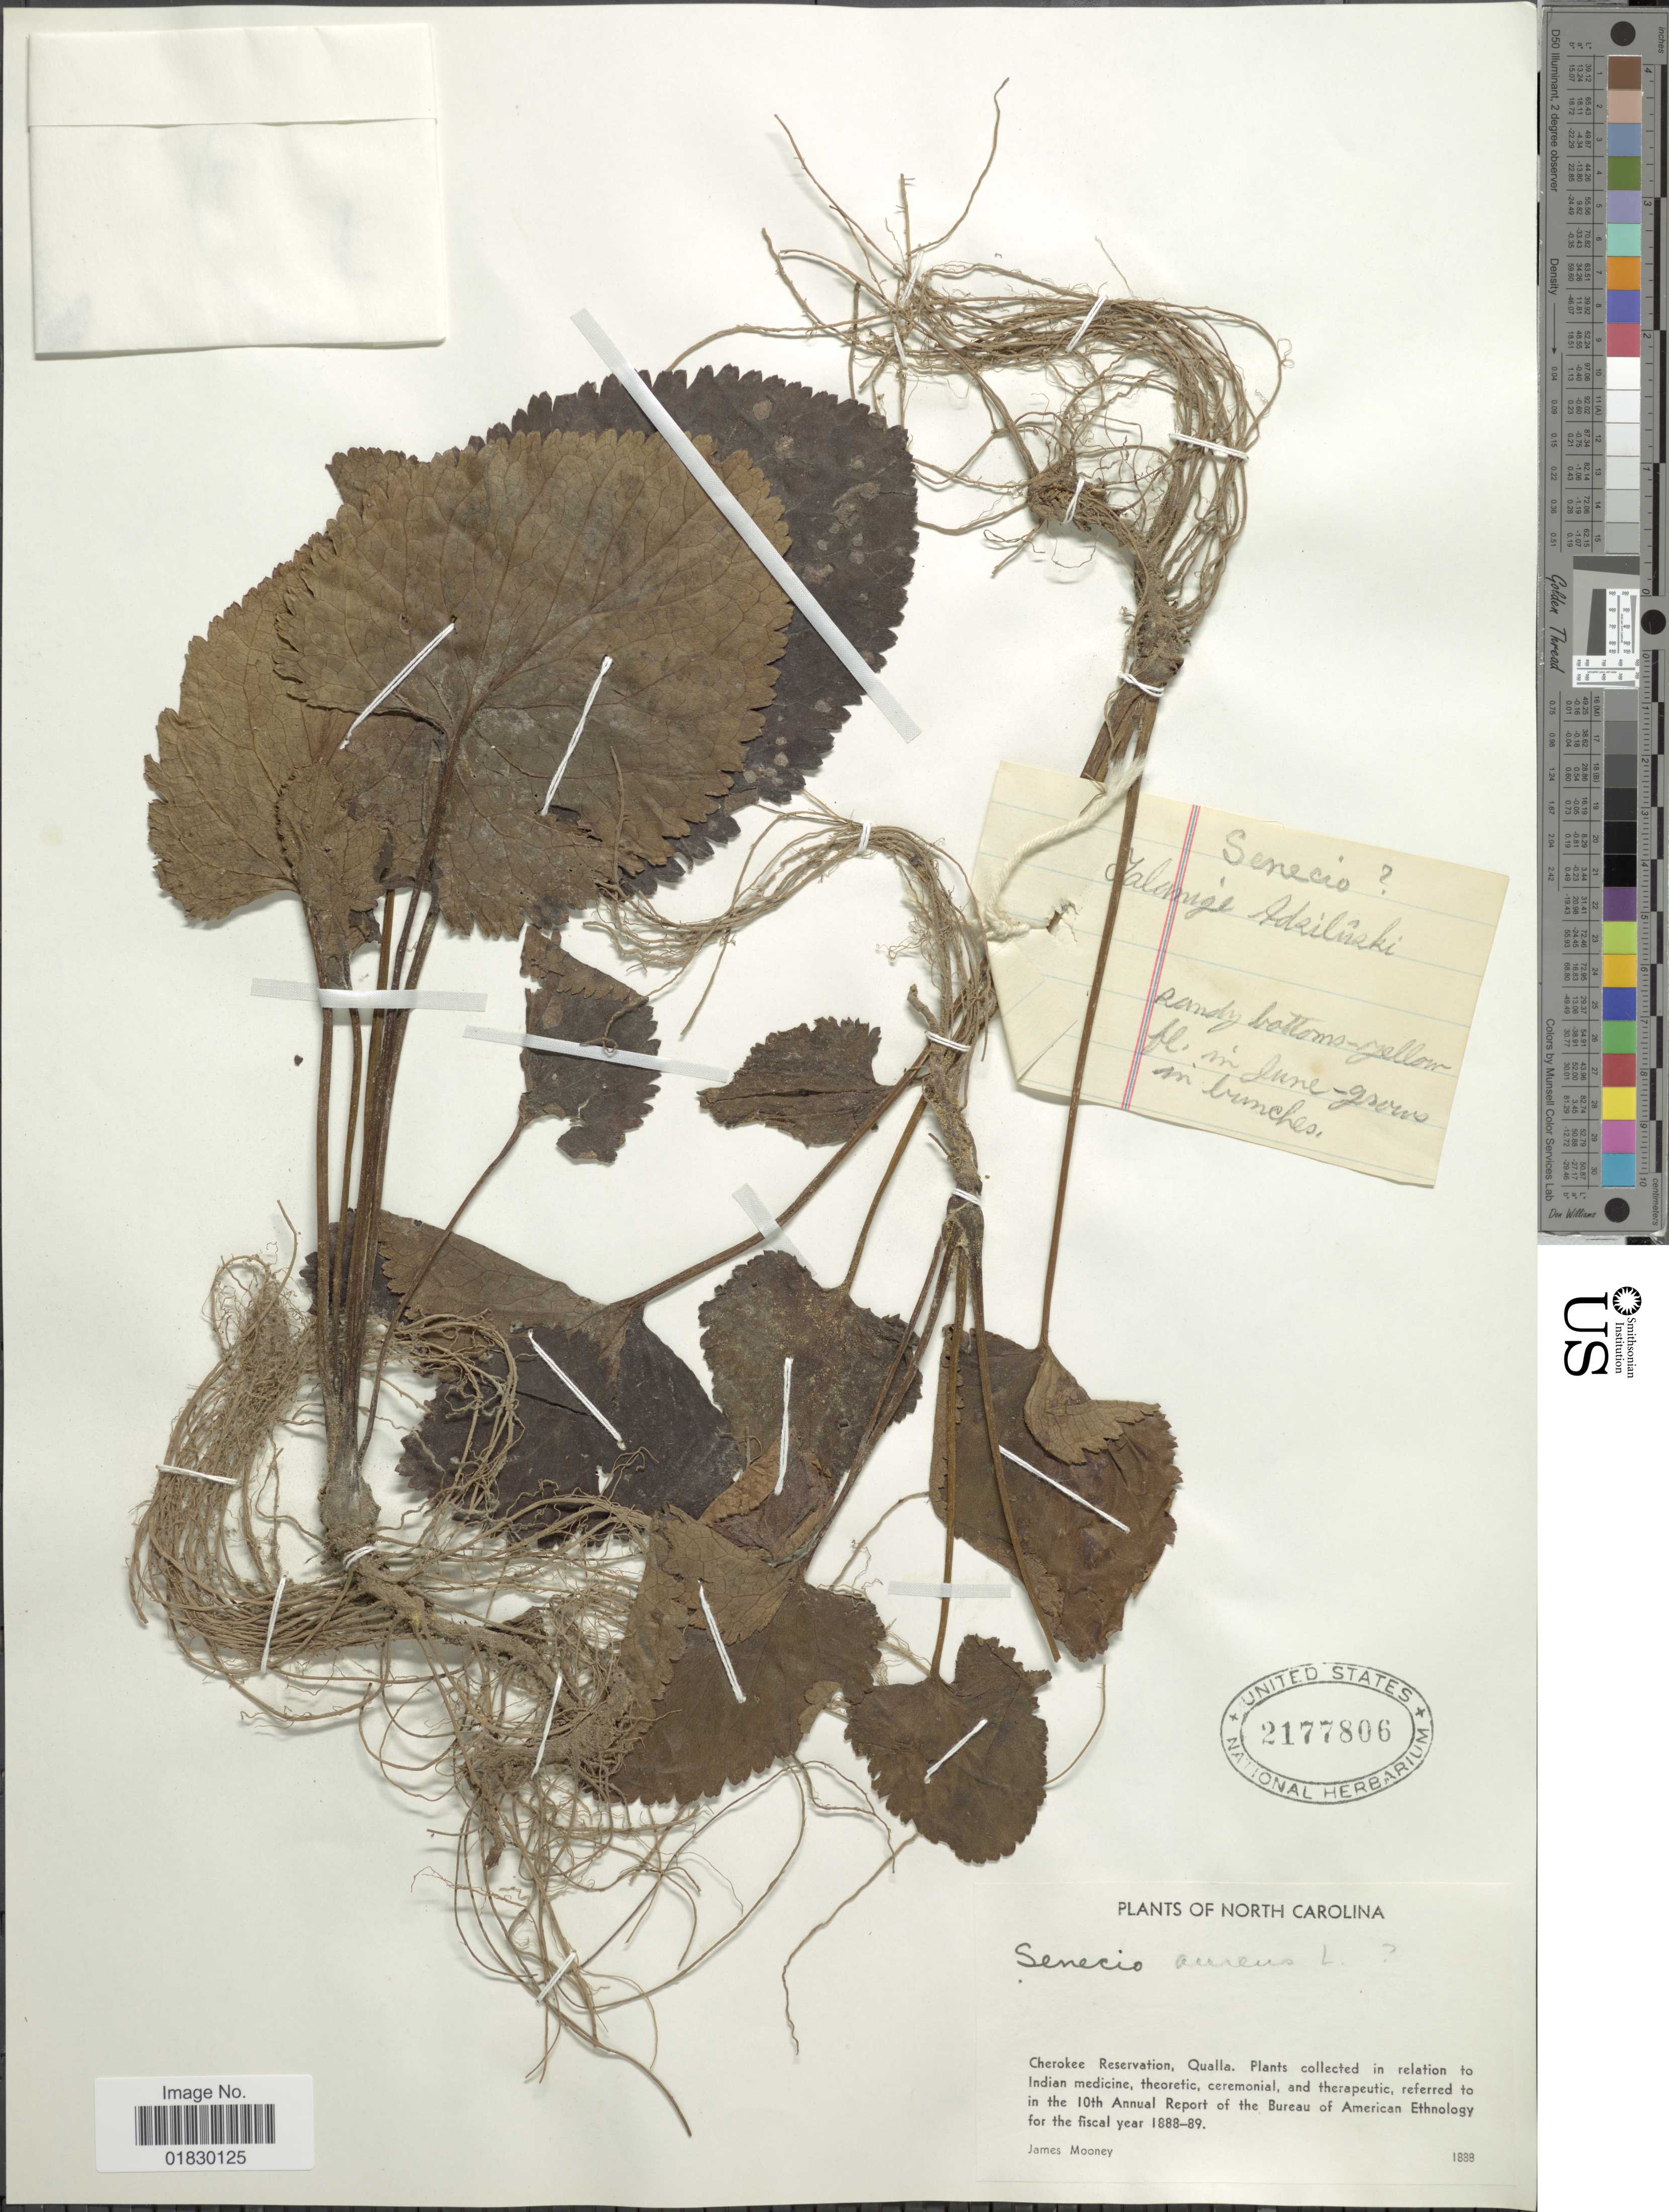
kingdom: Plantae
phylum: Tracheophyta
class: Magnoliopsida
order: Asterales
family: Asteraceae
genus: Packera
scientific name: Packera aurea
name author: (L.) Á. Löve & D. Löve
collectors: J. Mooney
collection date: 1888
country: United States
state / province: North Carolina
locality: Cherokee Reservation, Qualla.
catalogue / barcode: US 2177806